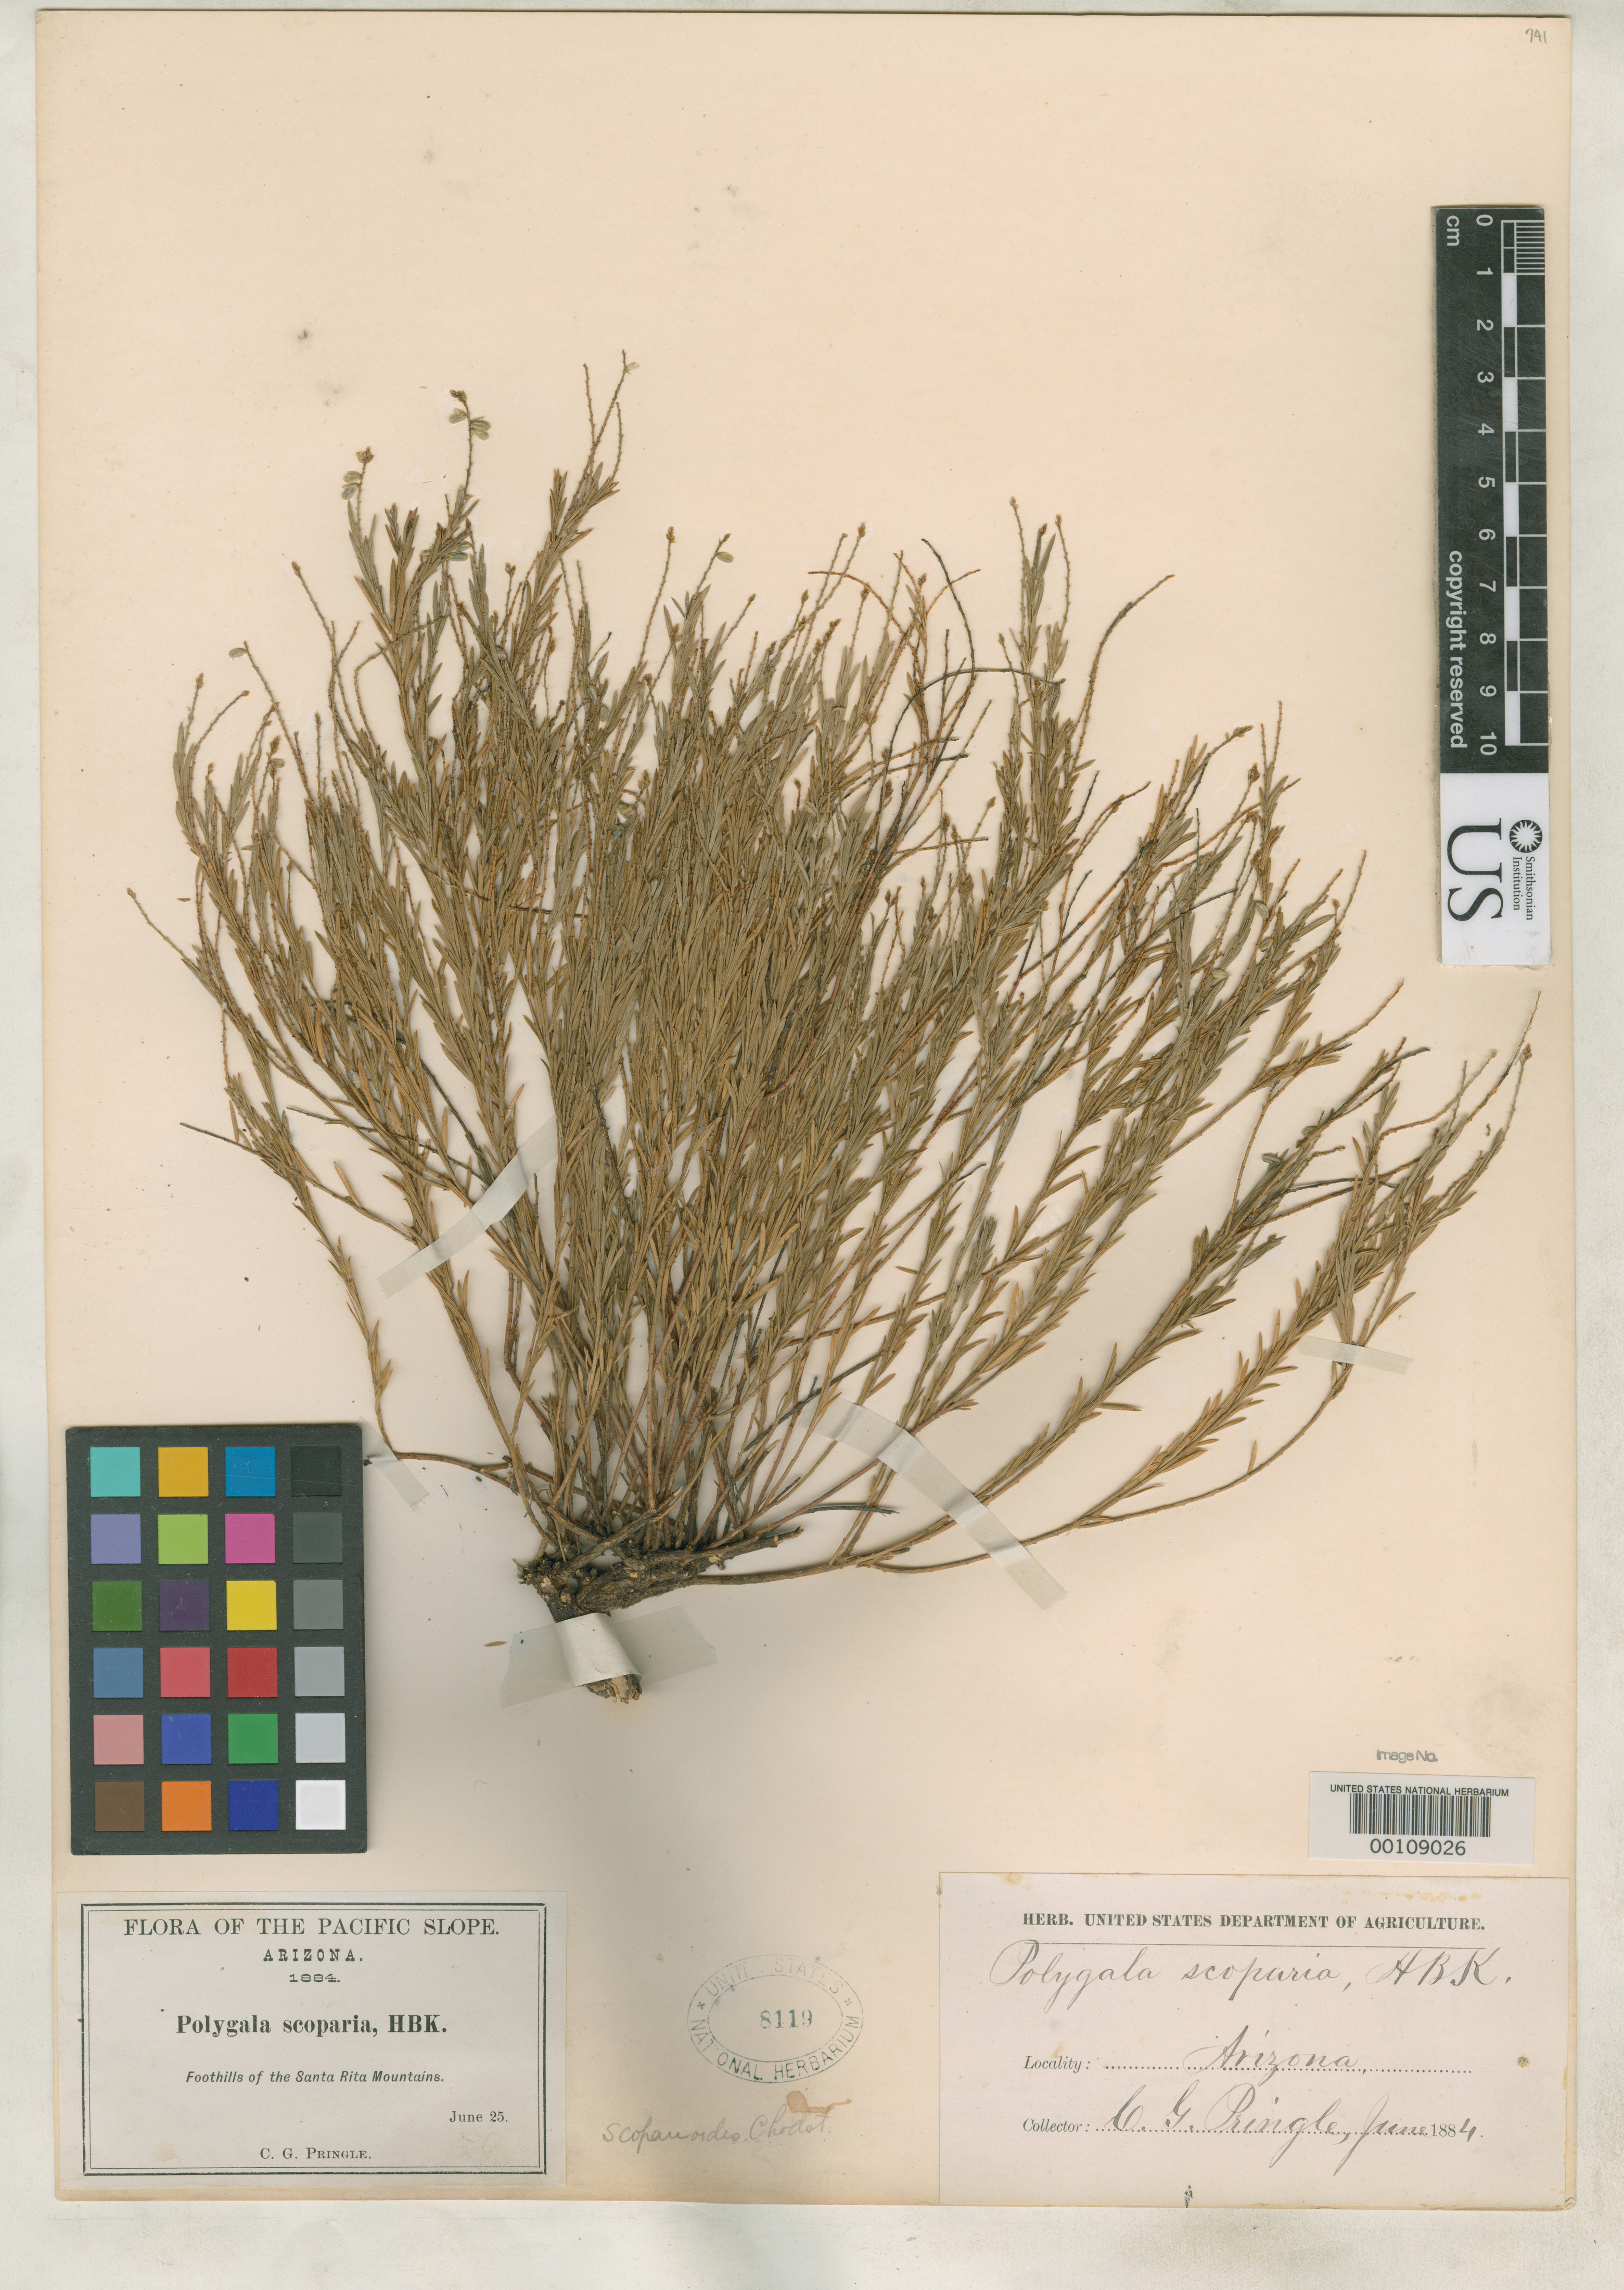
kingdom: Plantae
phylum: Tracheophyta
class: Magnoliopsida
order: Fabales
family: Polygalaceae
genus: Polygala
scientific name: Polygala scoparioides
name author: Chodat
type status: Type Collection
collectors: C. G. Pringle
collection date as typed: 25 Jun 1884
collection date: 1884-06-25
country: United States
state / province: Arizona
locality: Santa Rita Mountains.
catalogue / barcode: US 8119